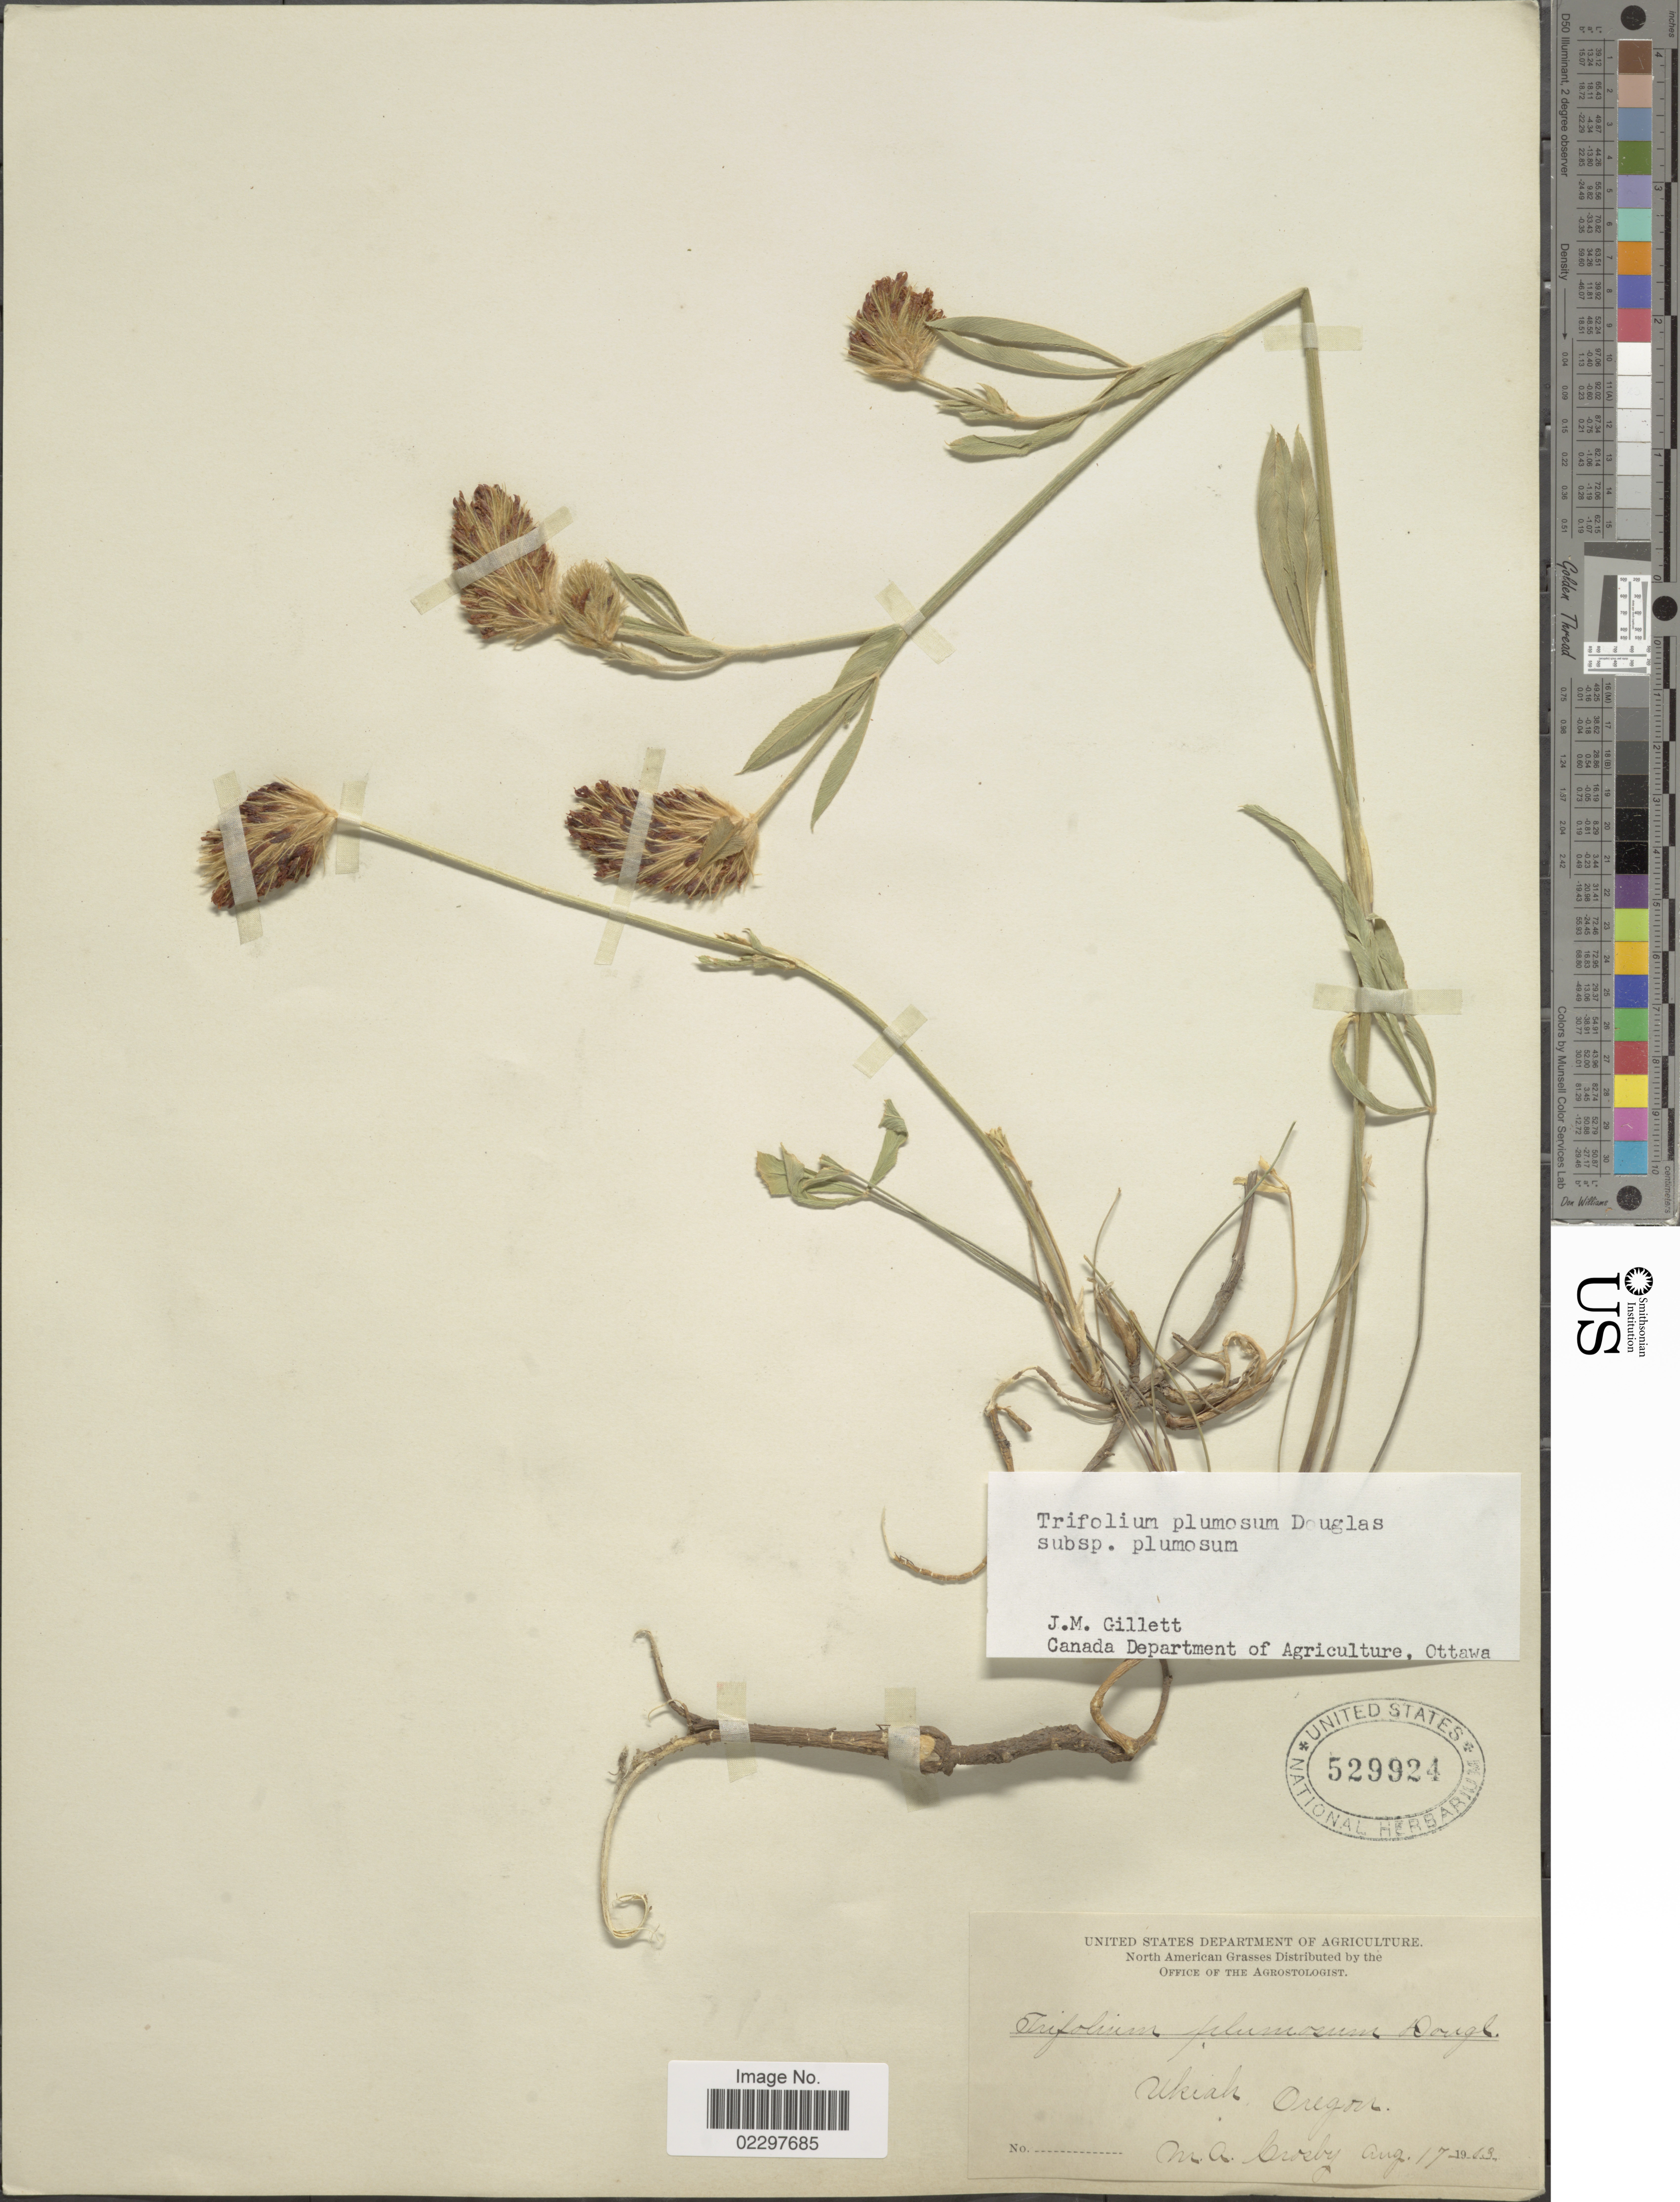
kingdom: Plantae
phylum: Tracheophyta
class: Magnoliopsida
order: Fabales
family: Fabaceae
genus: Trifolium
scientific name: Trifolium plumosum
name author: Hook.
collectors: M. Crosby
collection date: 1903-08-17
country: United States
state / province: Oregon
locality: Ukiah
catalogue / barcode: US 529924